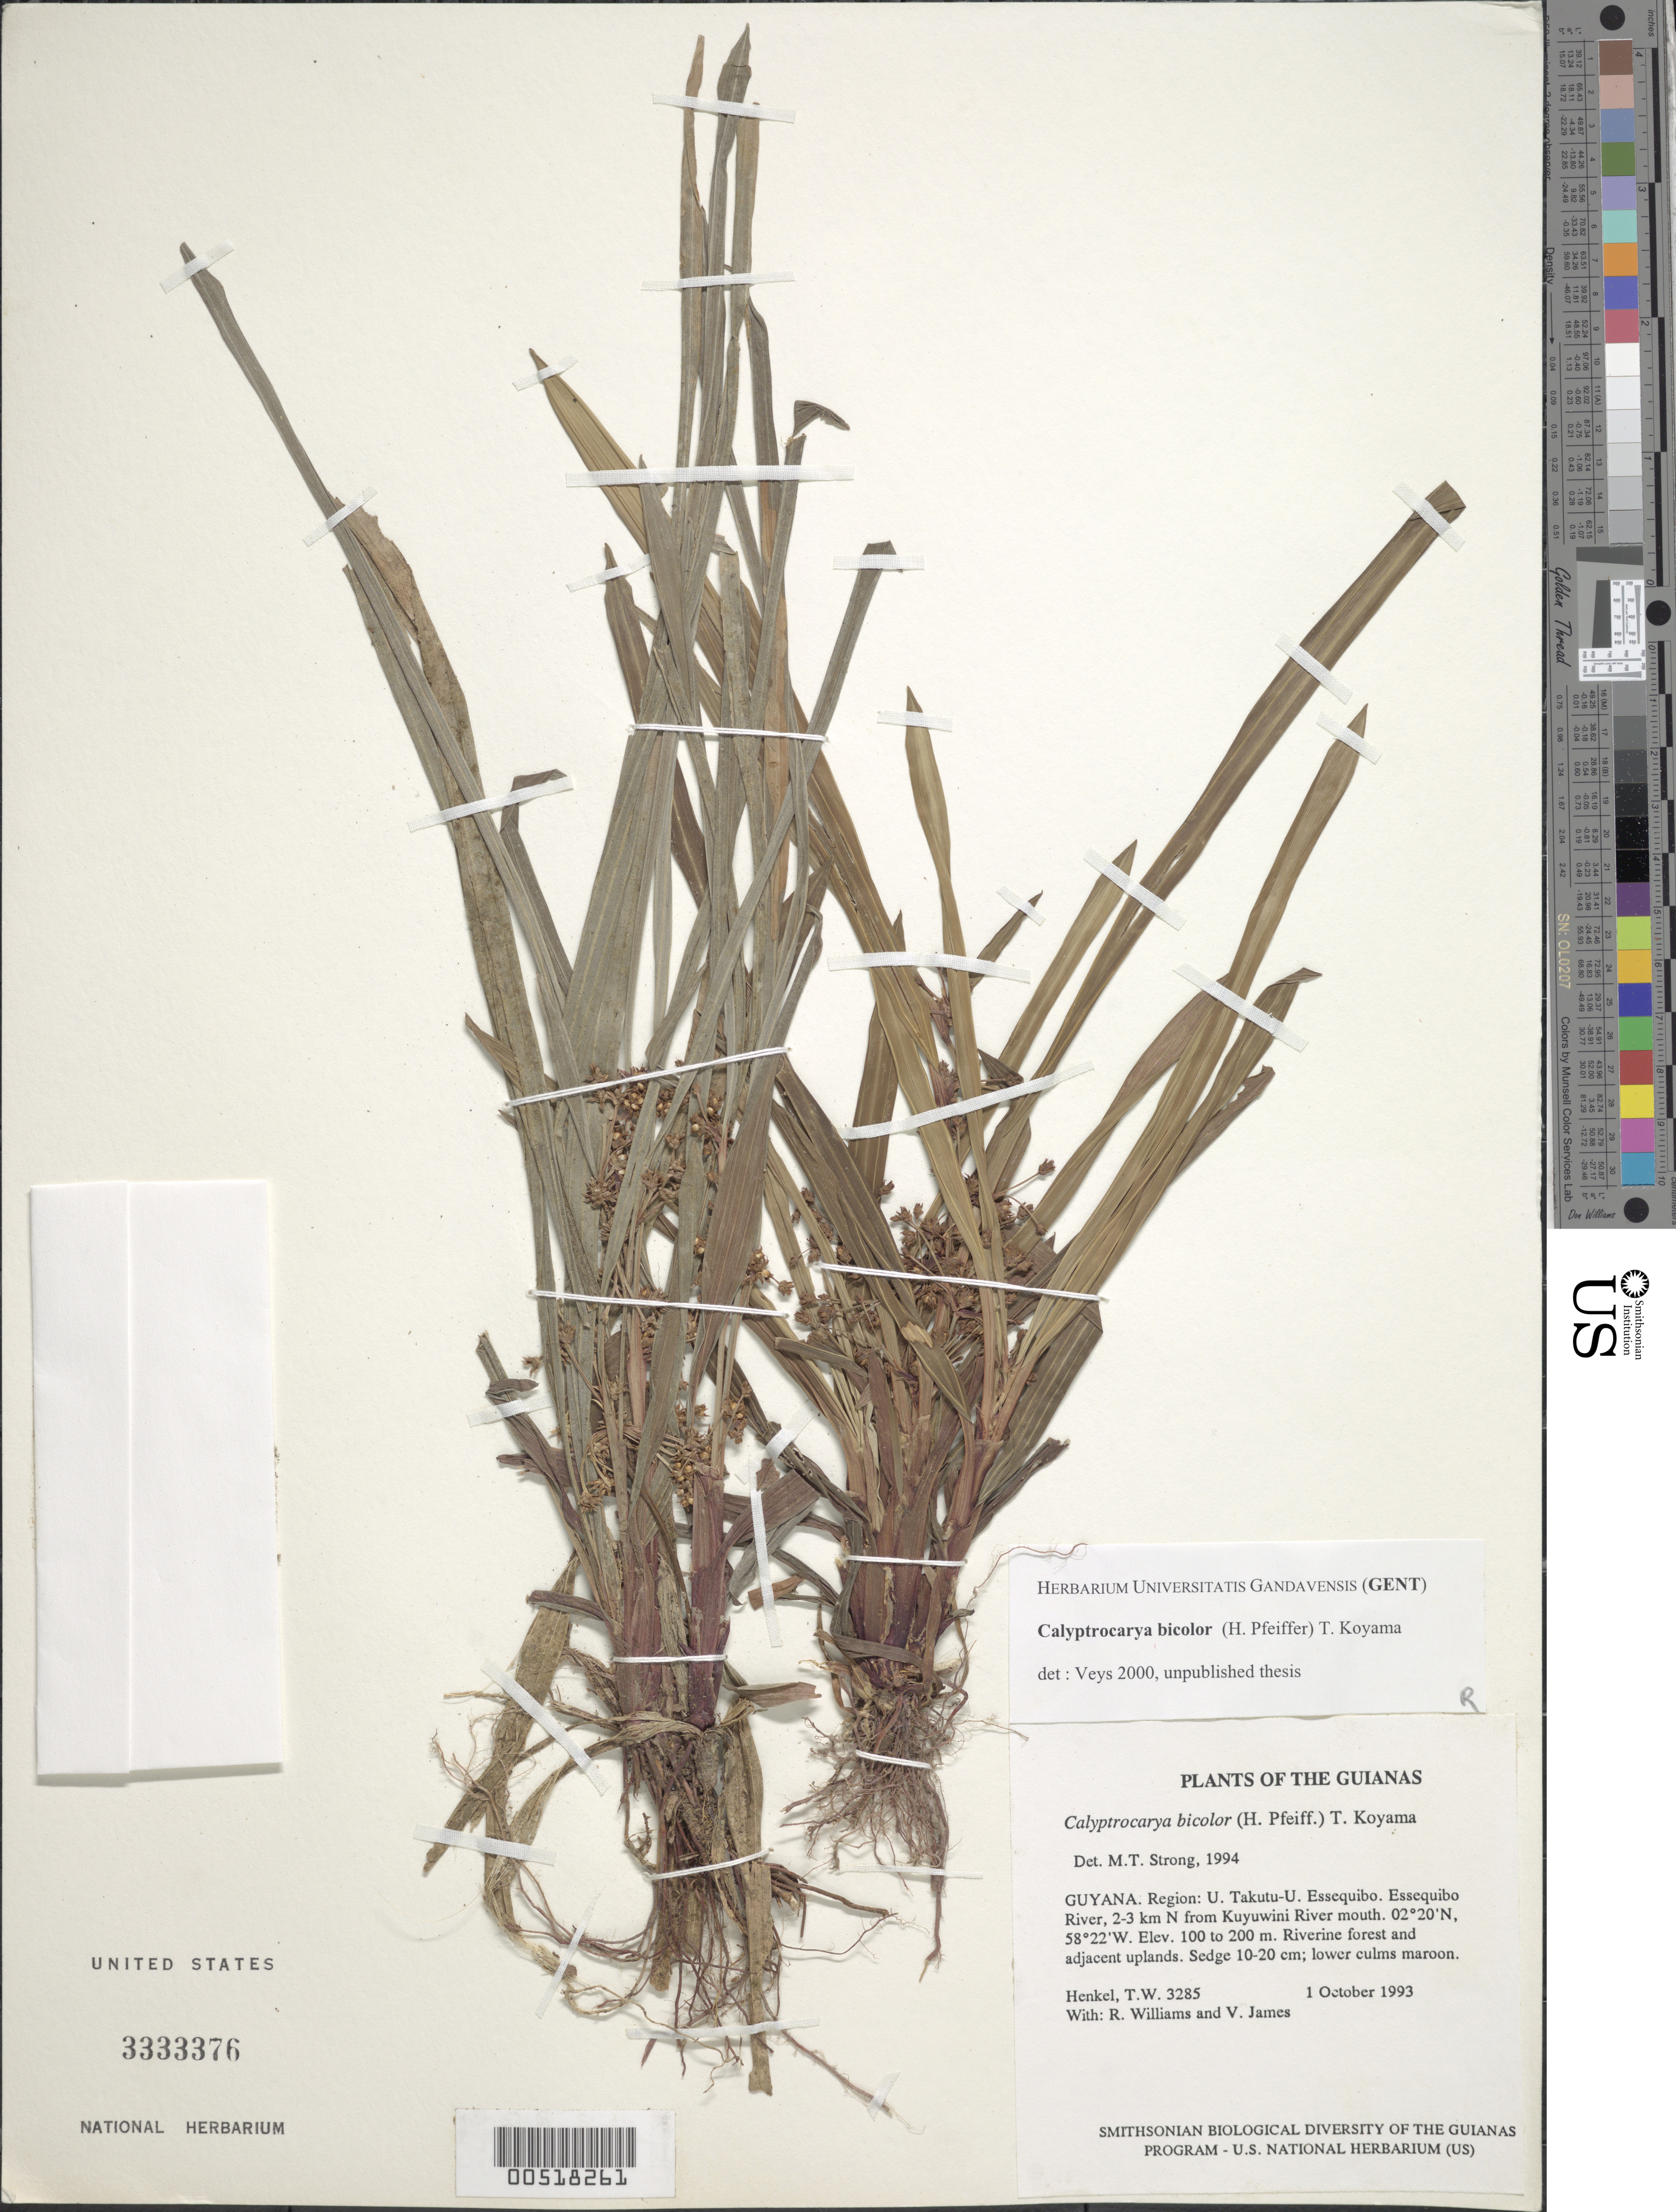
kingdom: Plantae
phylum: Tracheophyta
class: Liliopsida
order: Poales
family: Cyperaceae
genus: Calyptrocarya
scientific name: Calyptrocarya bicolor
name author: (H. Pfeiff.) T. Koyama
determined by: Strong, M. T., (US), Smithsonian Institution - National Museum of Natural History (UNITED STATES)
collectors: T. Henkel, R. Williams & V. James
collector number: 3285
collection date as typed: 1 October 1993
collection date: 1993-10-01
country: Guyana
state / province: U. Takutu-U. Essequibo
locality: Essequibo River, 2-3 km N from Kuyuwini River mouth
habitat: Riverine forest and adjacent uplands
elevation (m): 100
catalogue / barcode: US 3333376